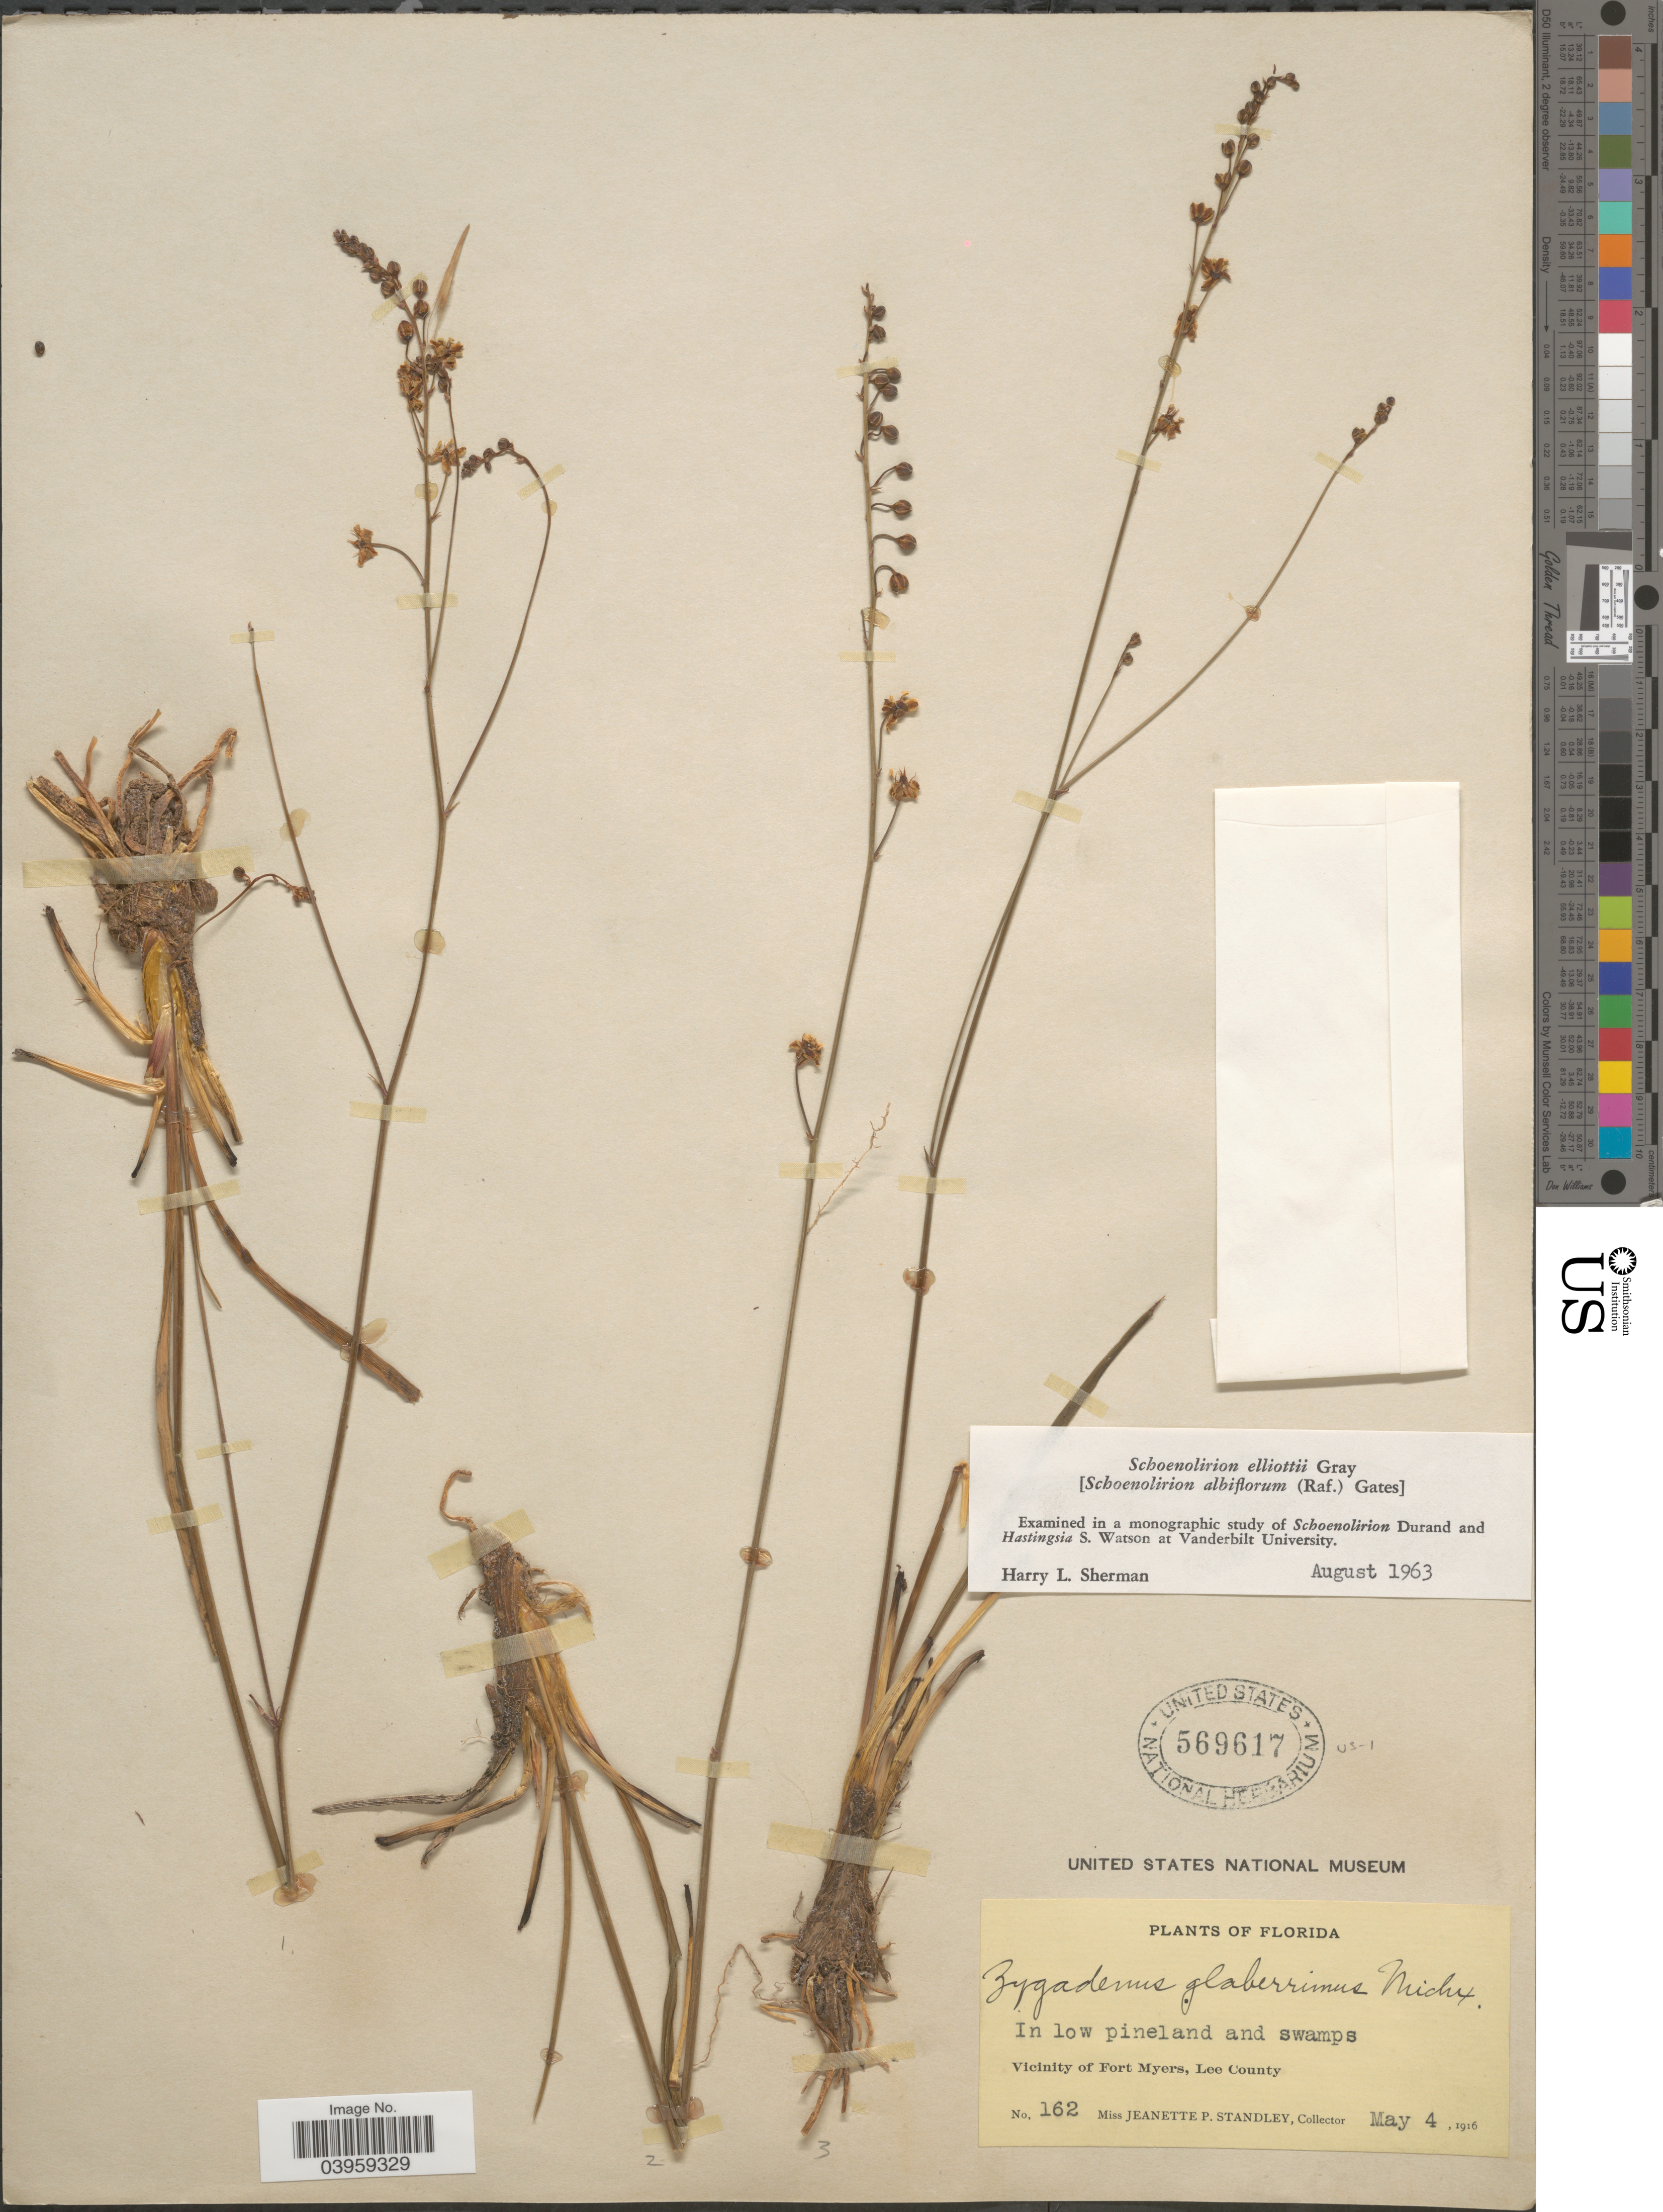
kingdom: Plantae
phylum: Tracheophyta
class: Liliopsida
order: Asparagales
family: Asparagaceae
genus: Schoenolirion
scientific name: Schoenolirion elliottii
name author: A. Gray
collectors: J. P. Standley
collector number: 162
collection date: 1916-05-04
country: United States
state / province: Florida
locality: Vicinity of Fort Myers, Lee County.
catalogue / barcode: US 569617